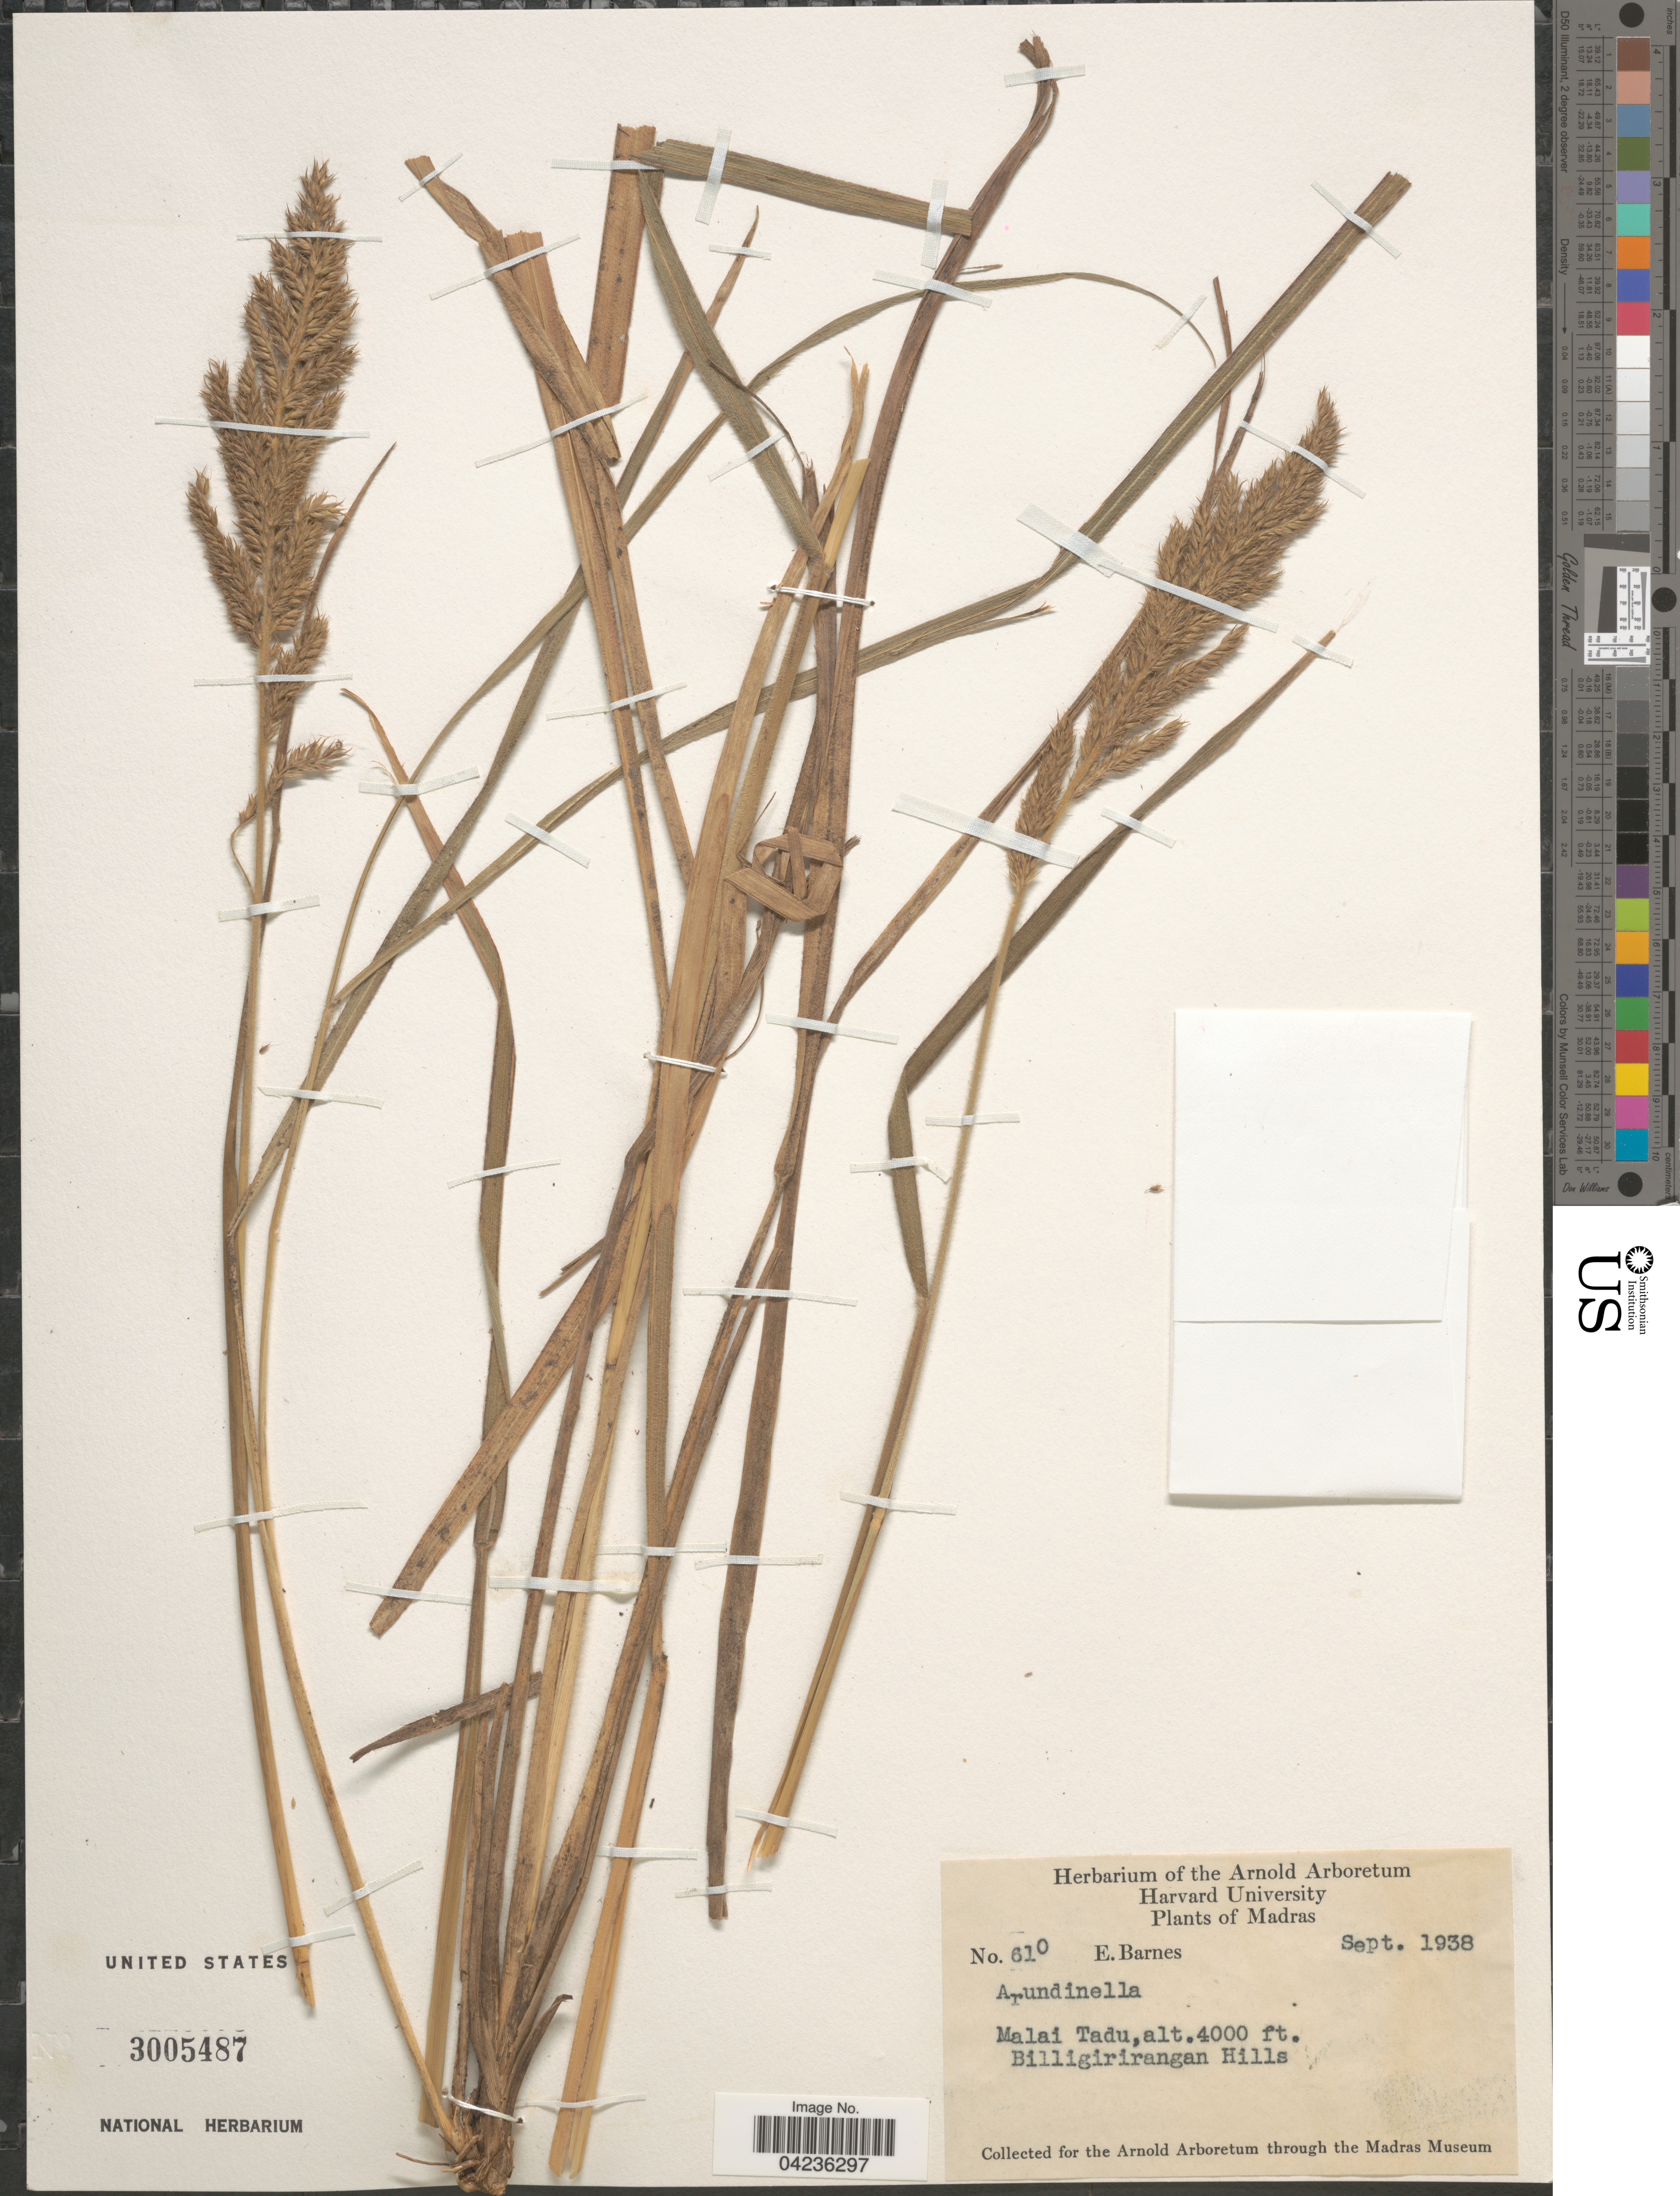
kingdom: Plantae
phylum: Tracheophyta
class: Liliopsida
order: Poales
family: Poaceae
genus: Arundinella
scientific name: Arundinella sp.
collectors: E. Barnes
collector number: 610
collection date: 1938-09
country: India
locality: Madras. Malai Tadu. Billigirirangan Hills.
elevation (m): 1219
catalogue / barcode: US 3005487